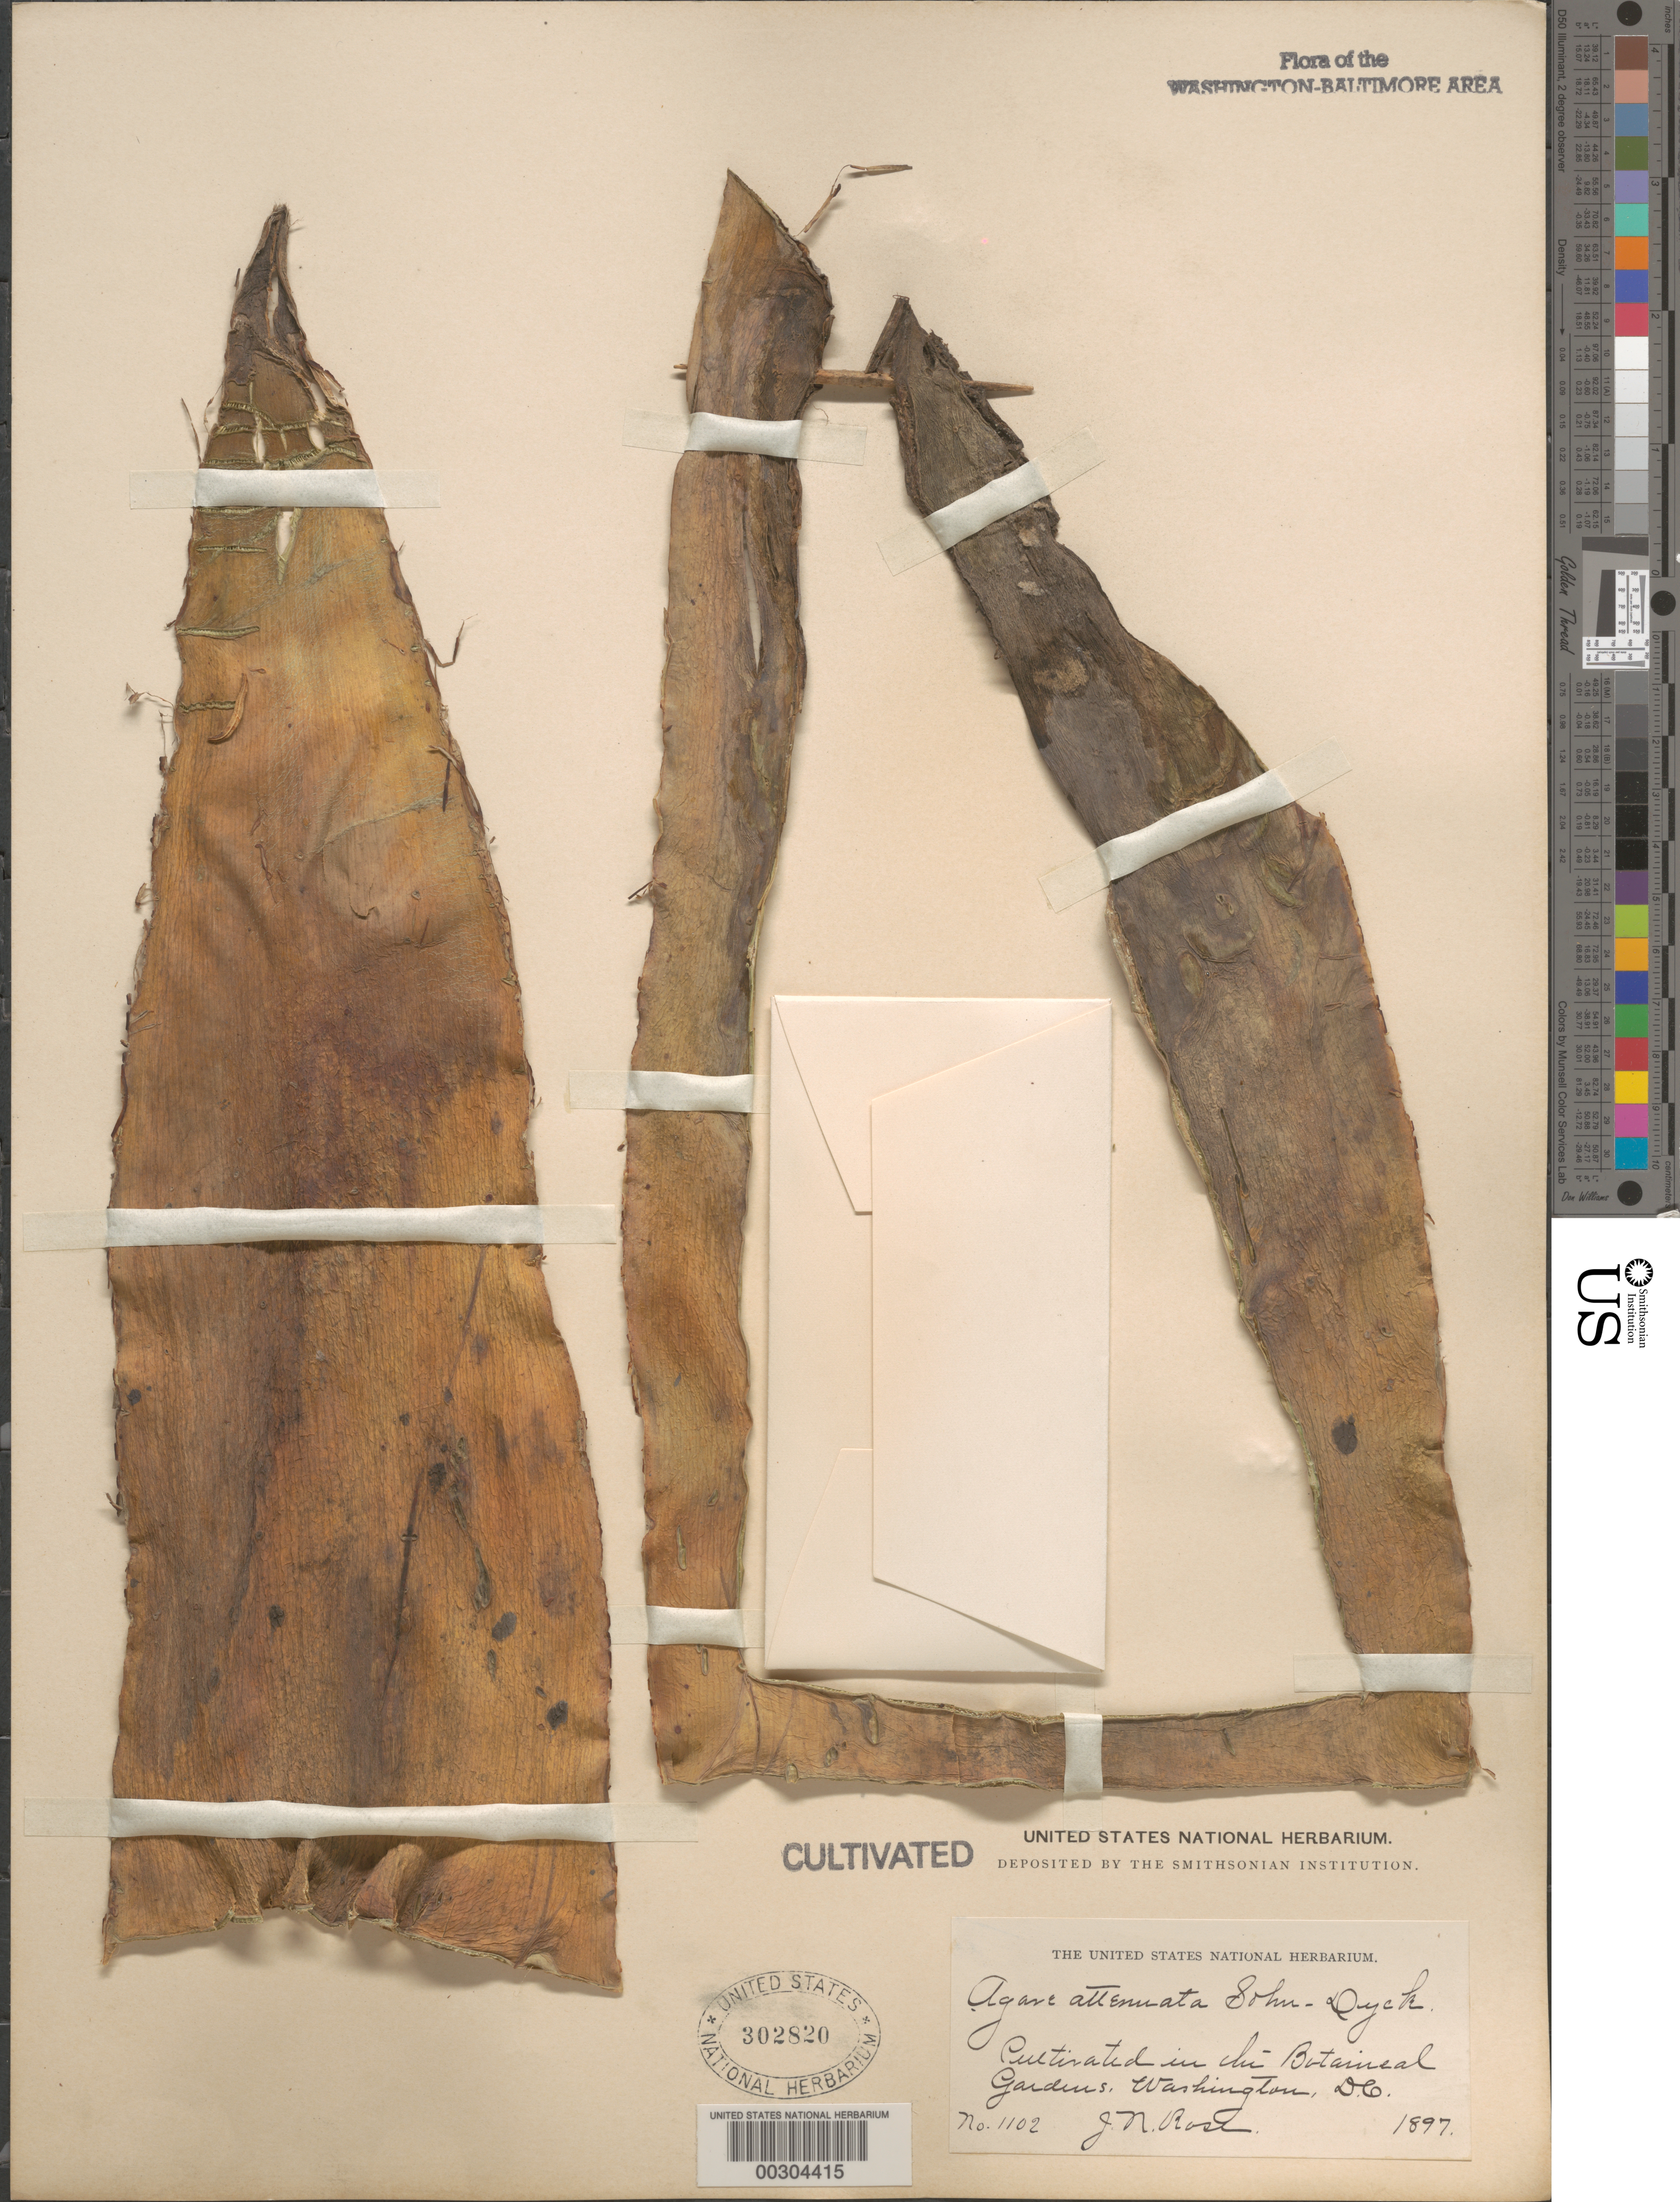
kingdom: Plantae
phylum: Tracheophyta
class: Liliopsida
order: Asparagales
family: Asparagaceae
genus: Agave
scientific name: Agave attenuata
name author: Salm-Dyck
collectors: J. N. Rose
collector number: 1102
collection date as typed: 1897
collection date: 1897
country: United States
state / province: District of Columbia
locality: Botanical gardens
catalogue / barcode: US 302820